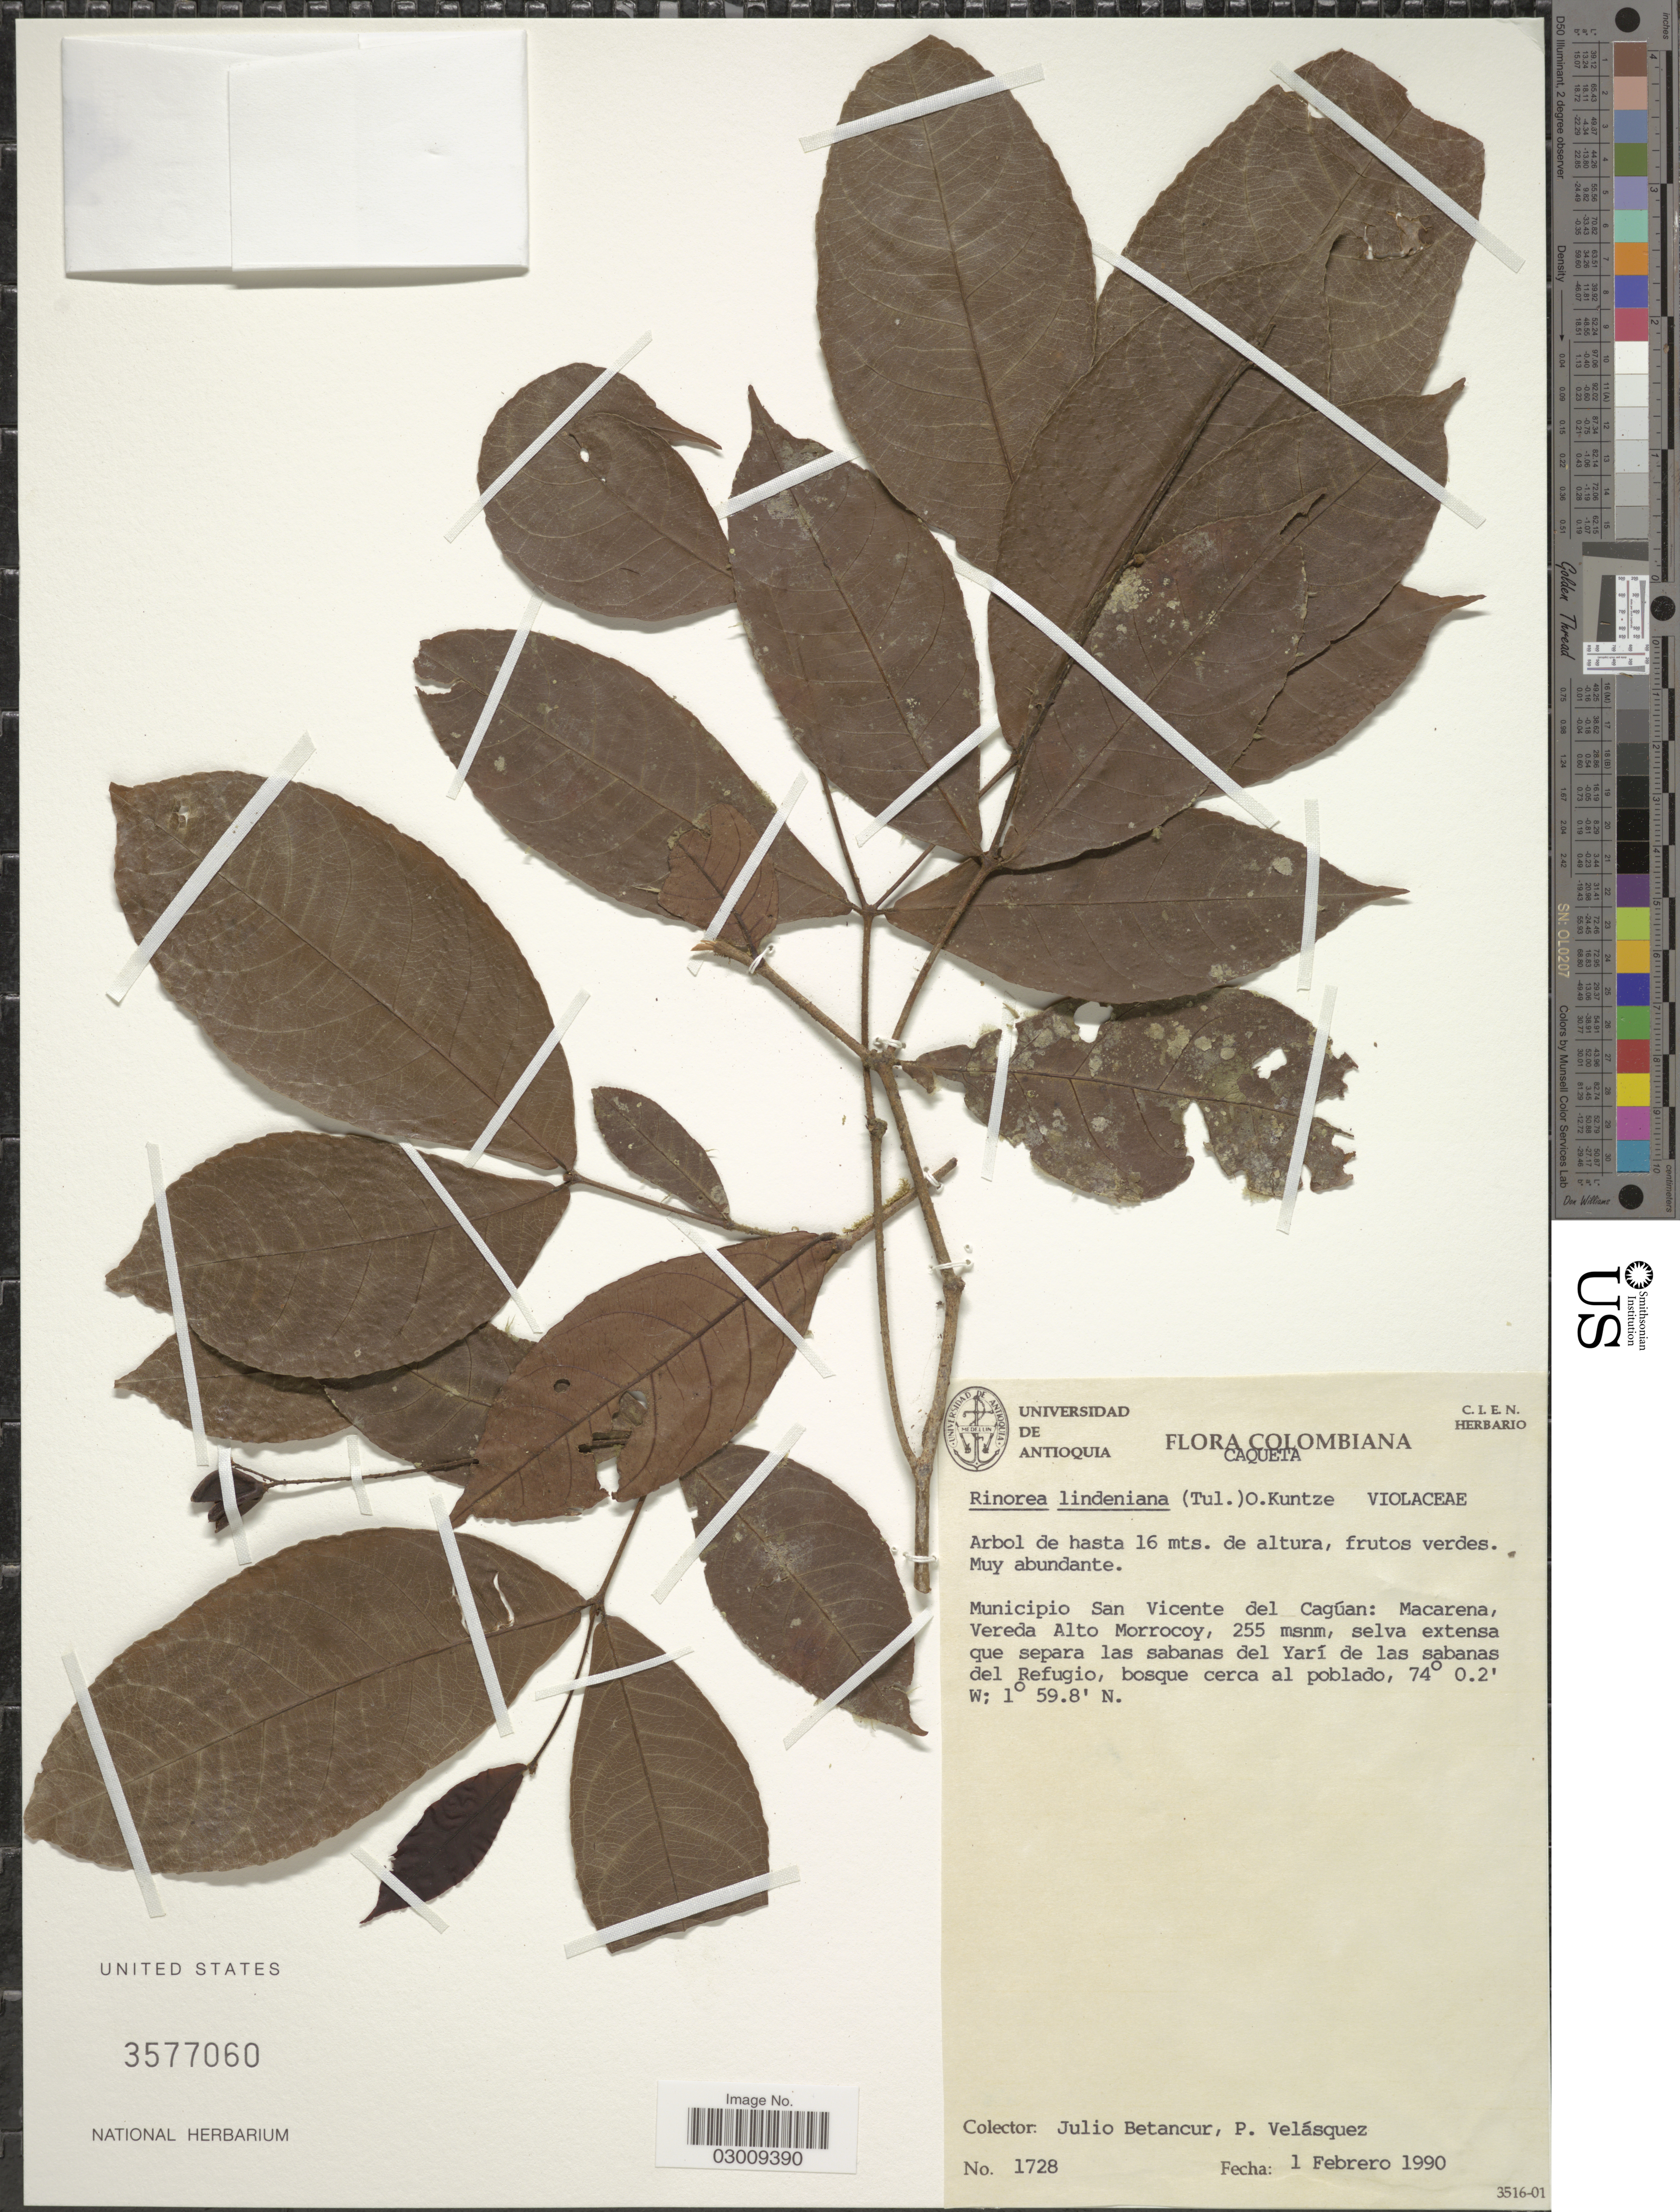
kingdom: Plantae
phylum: Tracheophyta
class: Magnoliopsida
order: Malpighiales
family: Violaceae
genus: Rinorea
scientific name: Rinorea lindeniana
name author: (Tul.) Kuntze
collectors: J. Betancur & P. Velasquez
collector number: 1728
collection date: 1990-02-01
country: Colombia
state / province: Caquetá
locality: Municipio San Vicente del Cagúan: Macarena, Vereda Alto Morrocoy, selva extensa que separa las sabanas del Yarí de las sabanas del Refugio.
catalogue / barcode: US 3577060